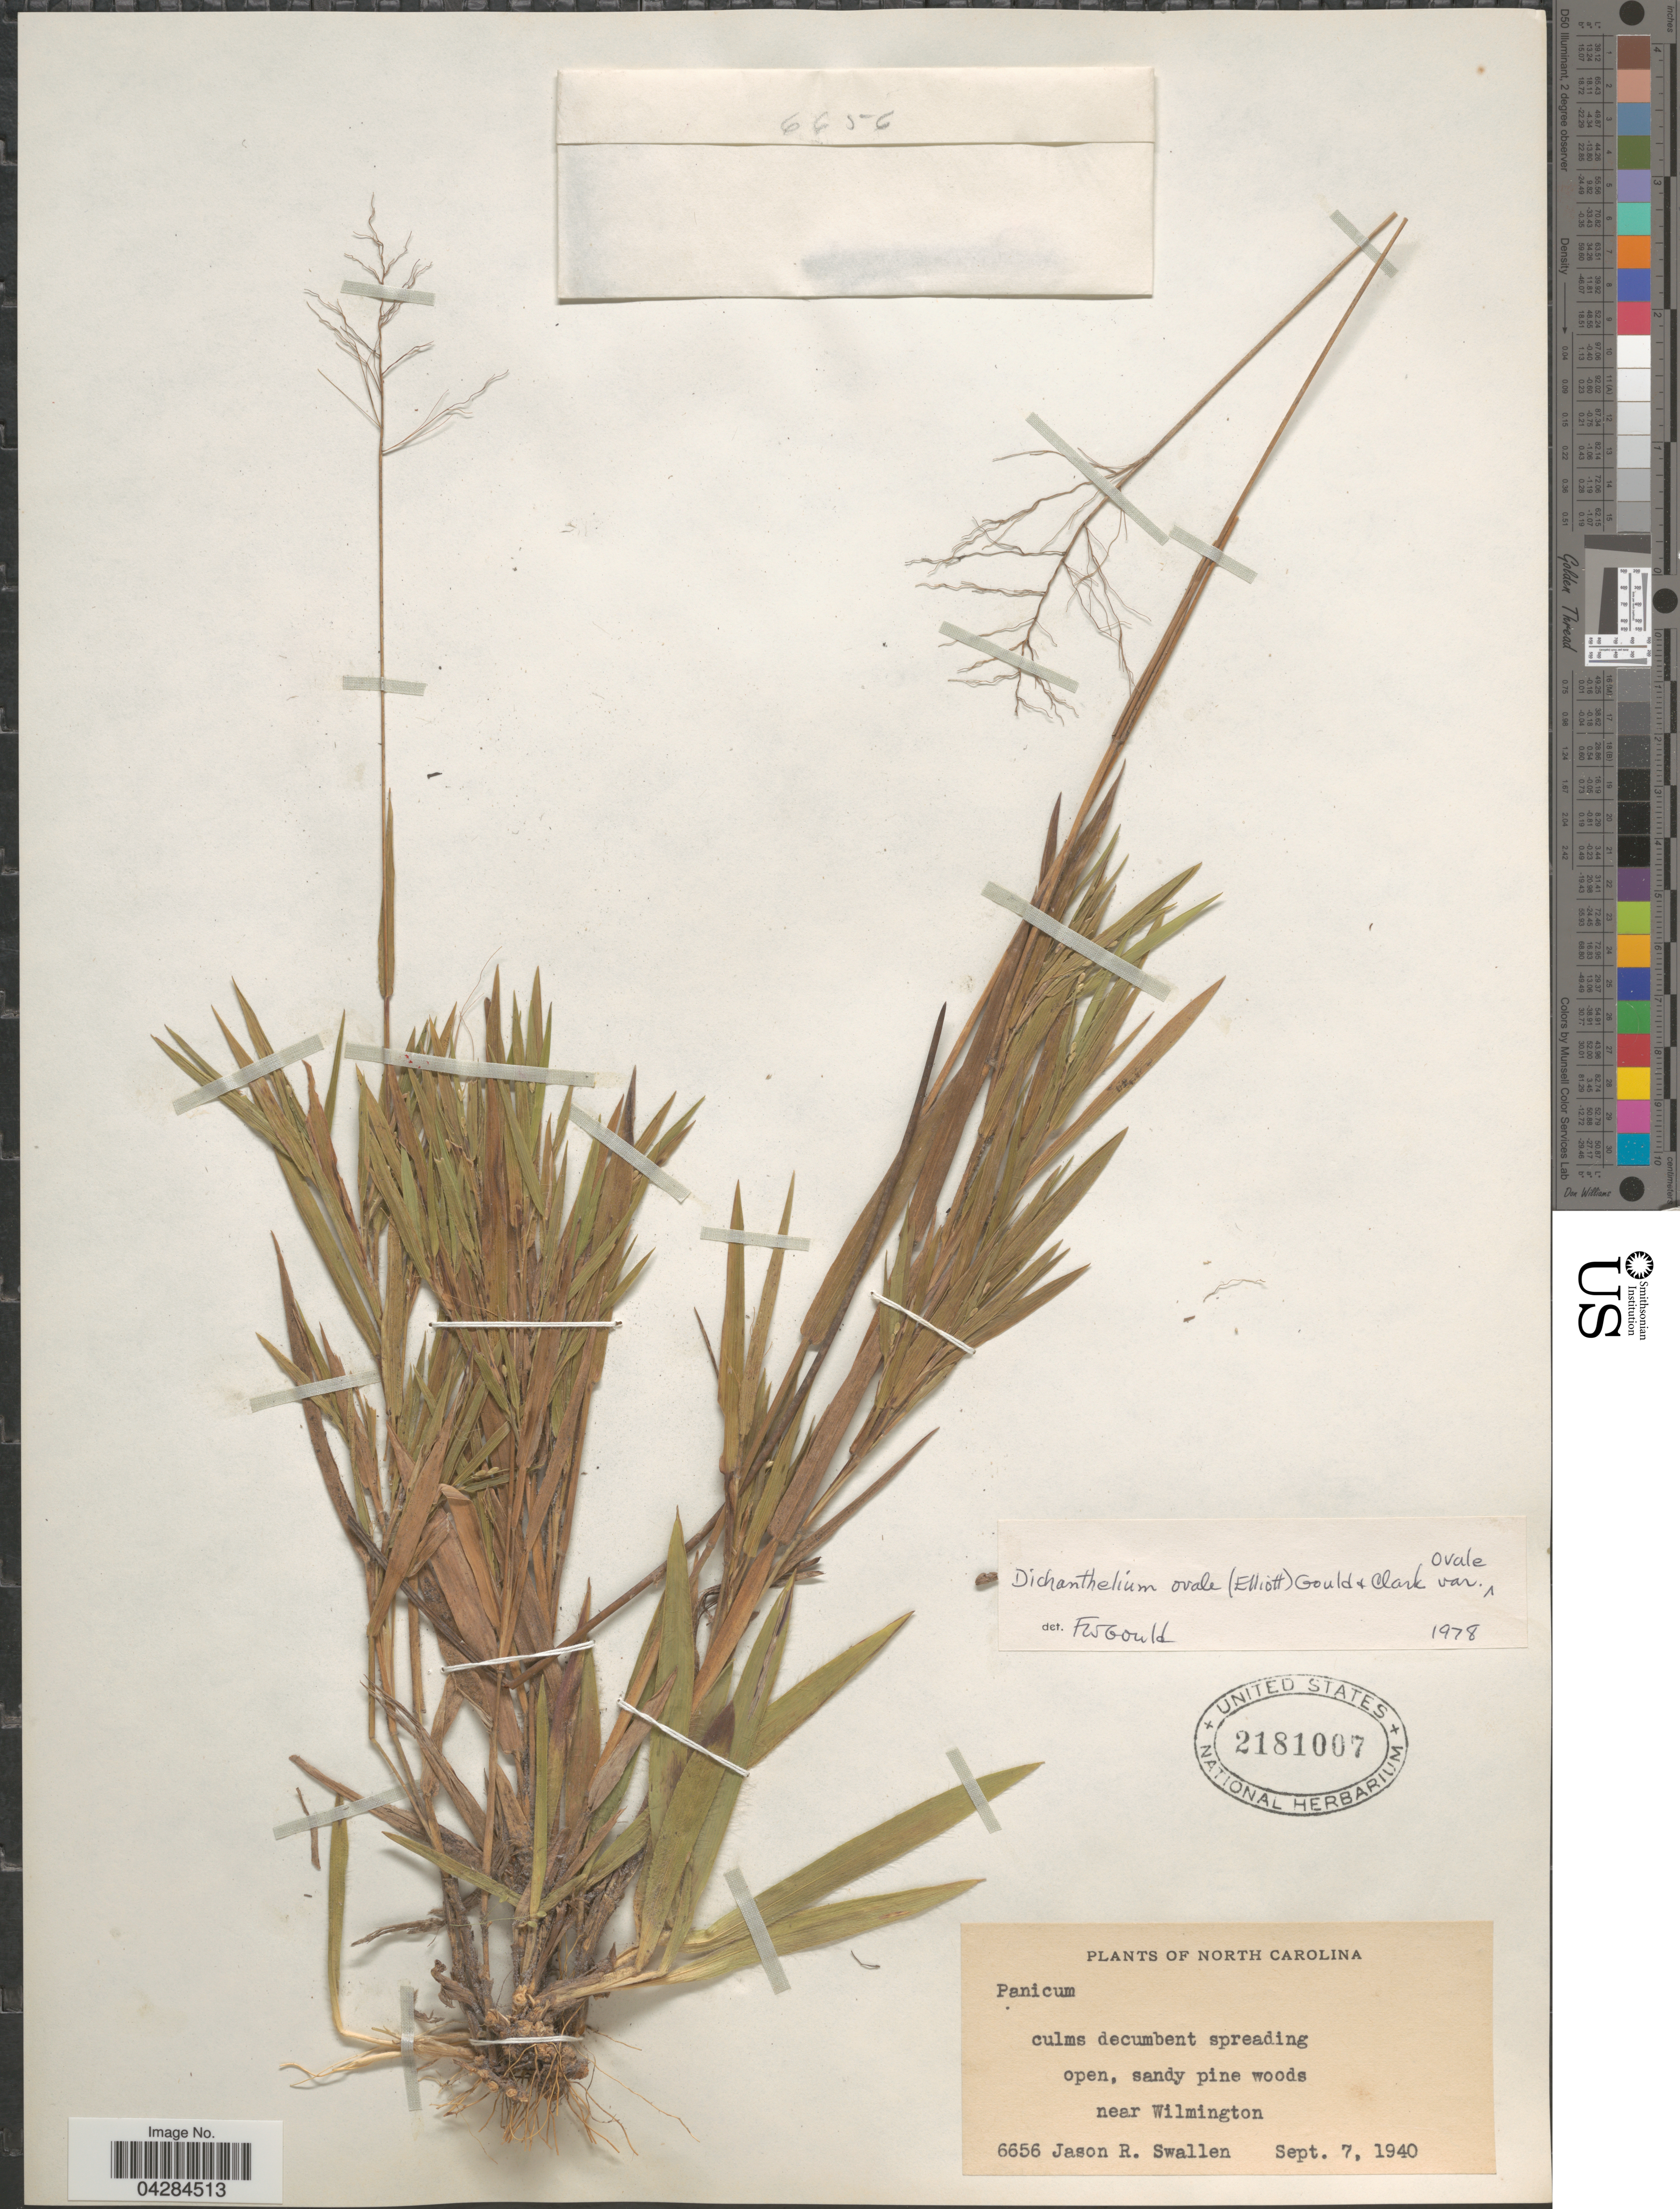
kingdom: Plantae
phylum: Tracheophyta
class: Liliopsida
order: Poales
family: Poaceae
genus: Dichanthelium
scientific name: Dichanthelium ovale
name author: (Elliott) Gould & C.A. Clark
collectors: J. R. Swallen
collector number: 6656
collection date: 1940-09-07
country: United States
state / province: North Carolina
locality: Sandy pine woods near Wilmington.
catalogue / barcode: US 2181007